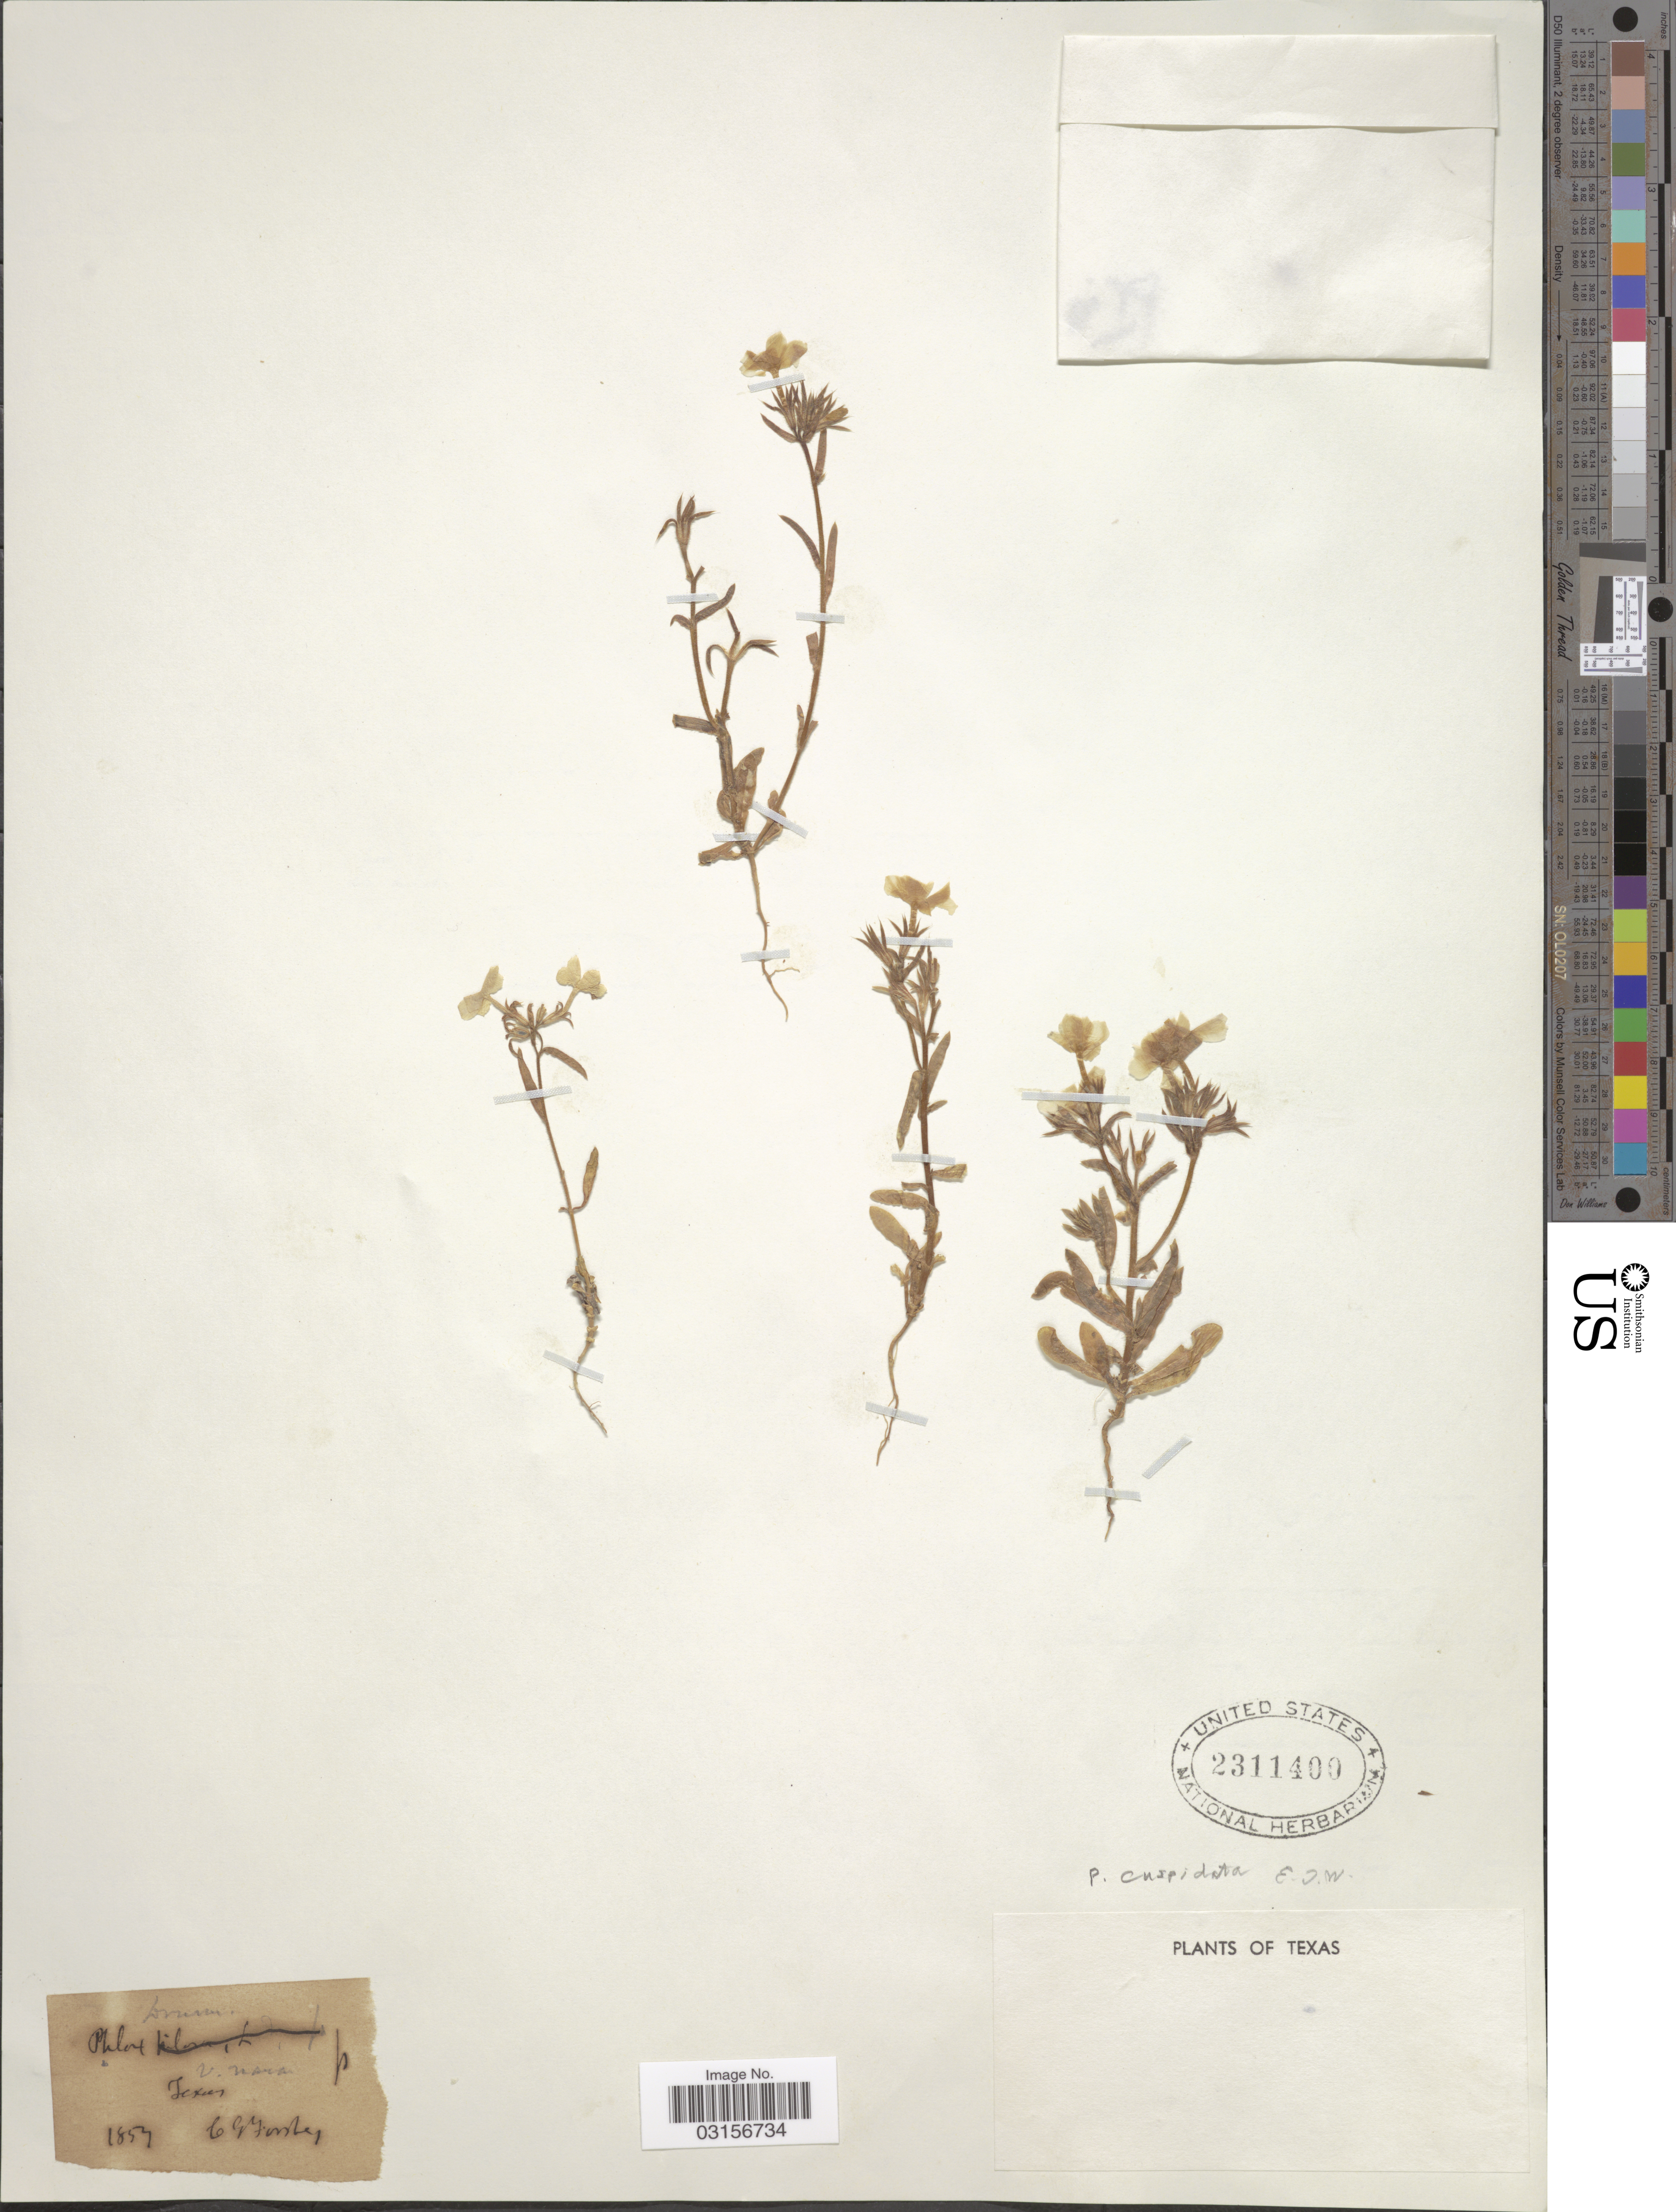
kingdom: Plantae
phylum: Tracheophyta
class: Magnoliopsida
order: Ericales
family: Polemoniaceae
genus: Phlox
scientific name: Phlox cuspidata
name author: Scheele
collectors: C. Forshey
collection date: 1857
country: United States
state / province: Texas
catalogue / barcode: US 2311400